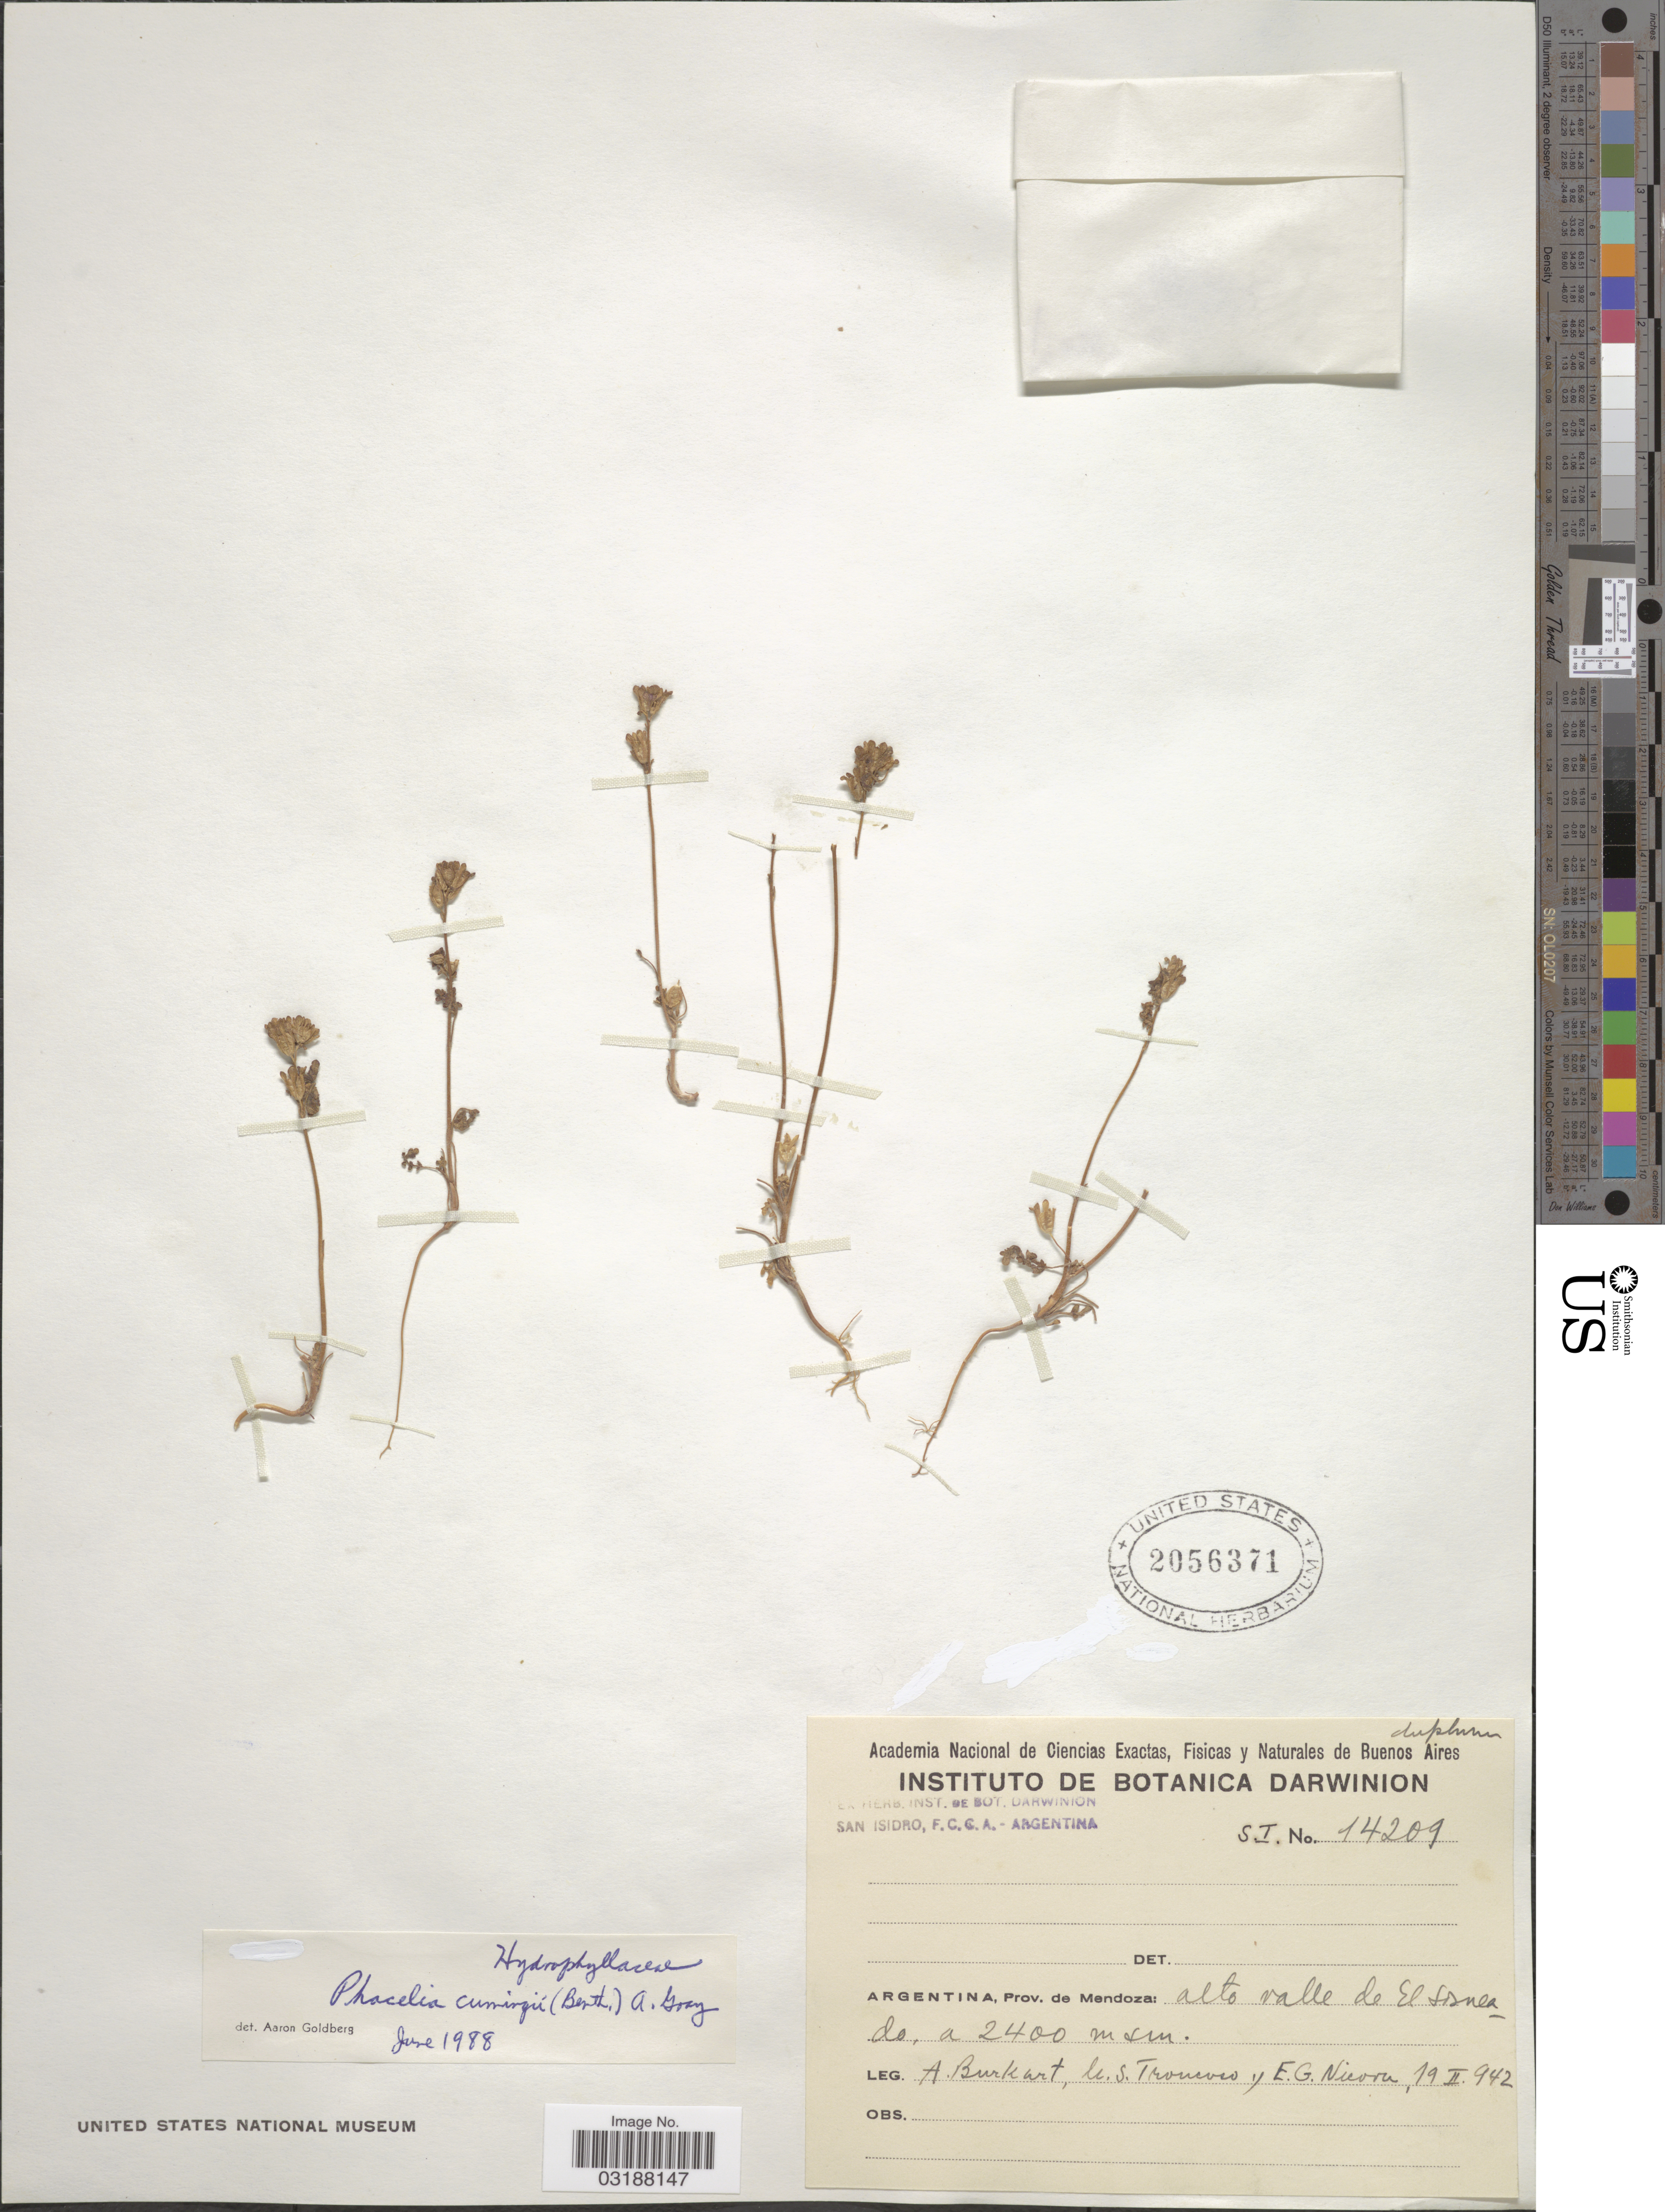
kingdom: Plantae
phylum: Tracheophyta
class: Magnoliopsida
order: Boraginales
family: Hydrophyllaceae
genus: Phacelia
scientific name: Phacelia cumingii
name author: (Benth.) A. Gray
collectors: A. E. Burkart, N. Troncoso & E. Nievra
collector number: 14209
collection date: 1942-02-19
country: Argentina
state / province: Mendoza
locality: Prov. de Mendoza: alto valle de El Sosneado.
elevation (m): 2400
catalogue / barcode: US 2056371